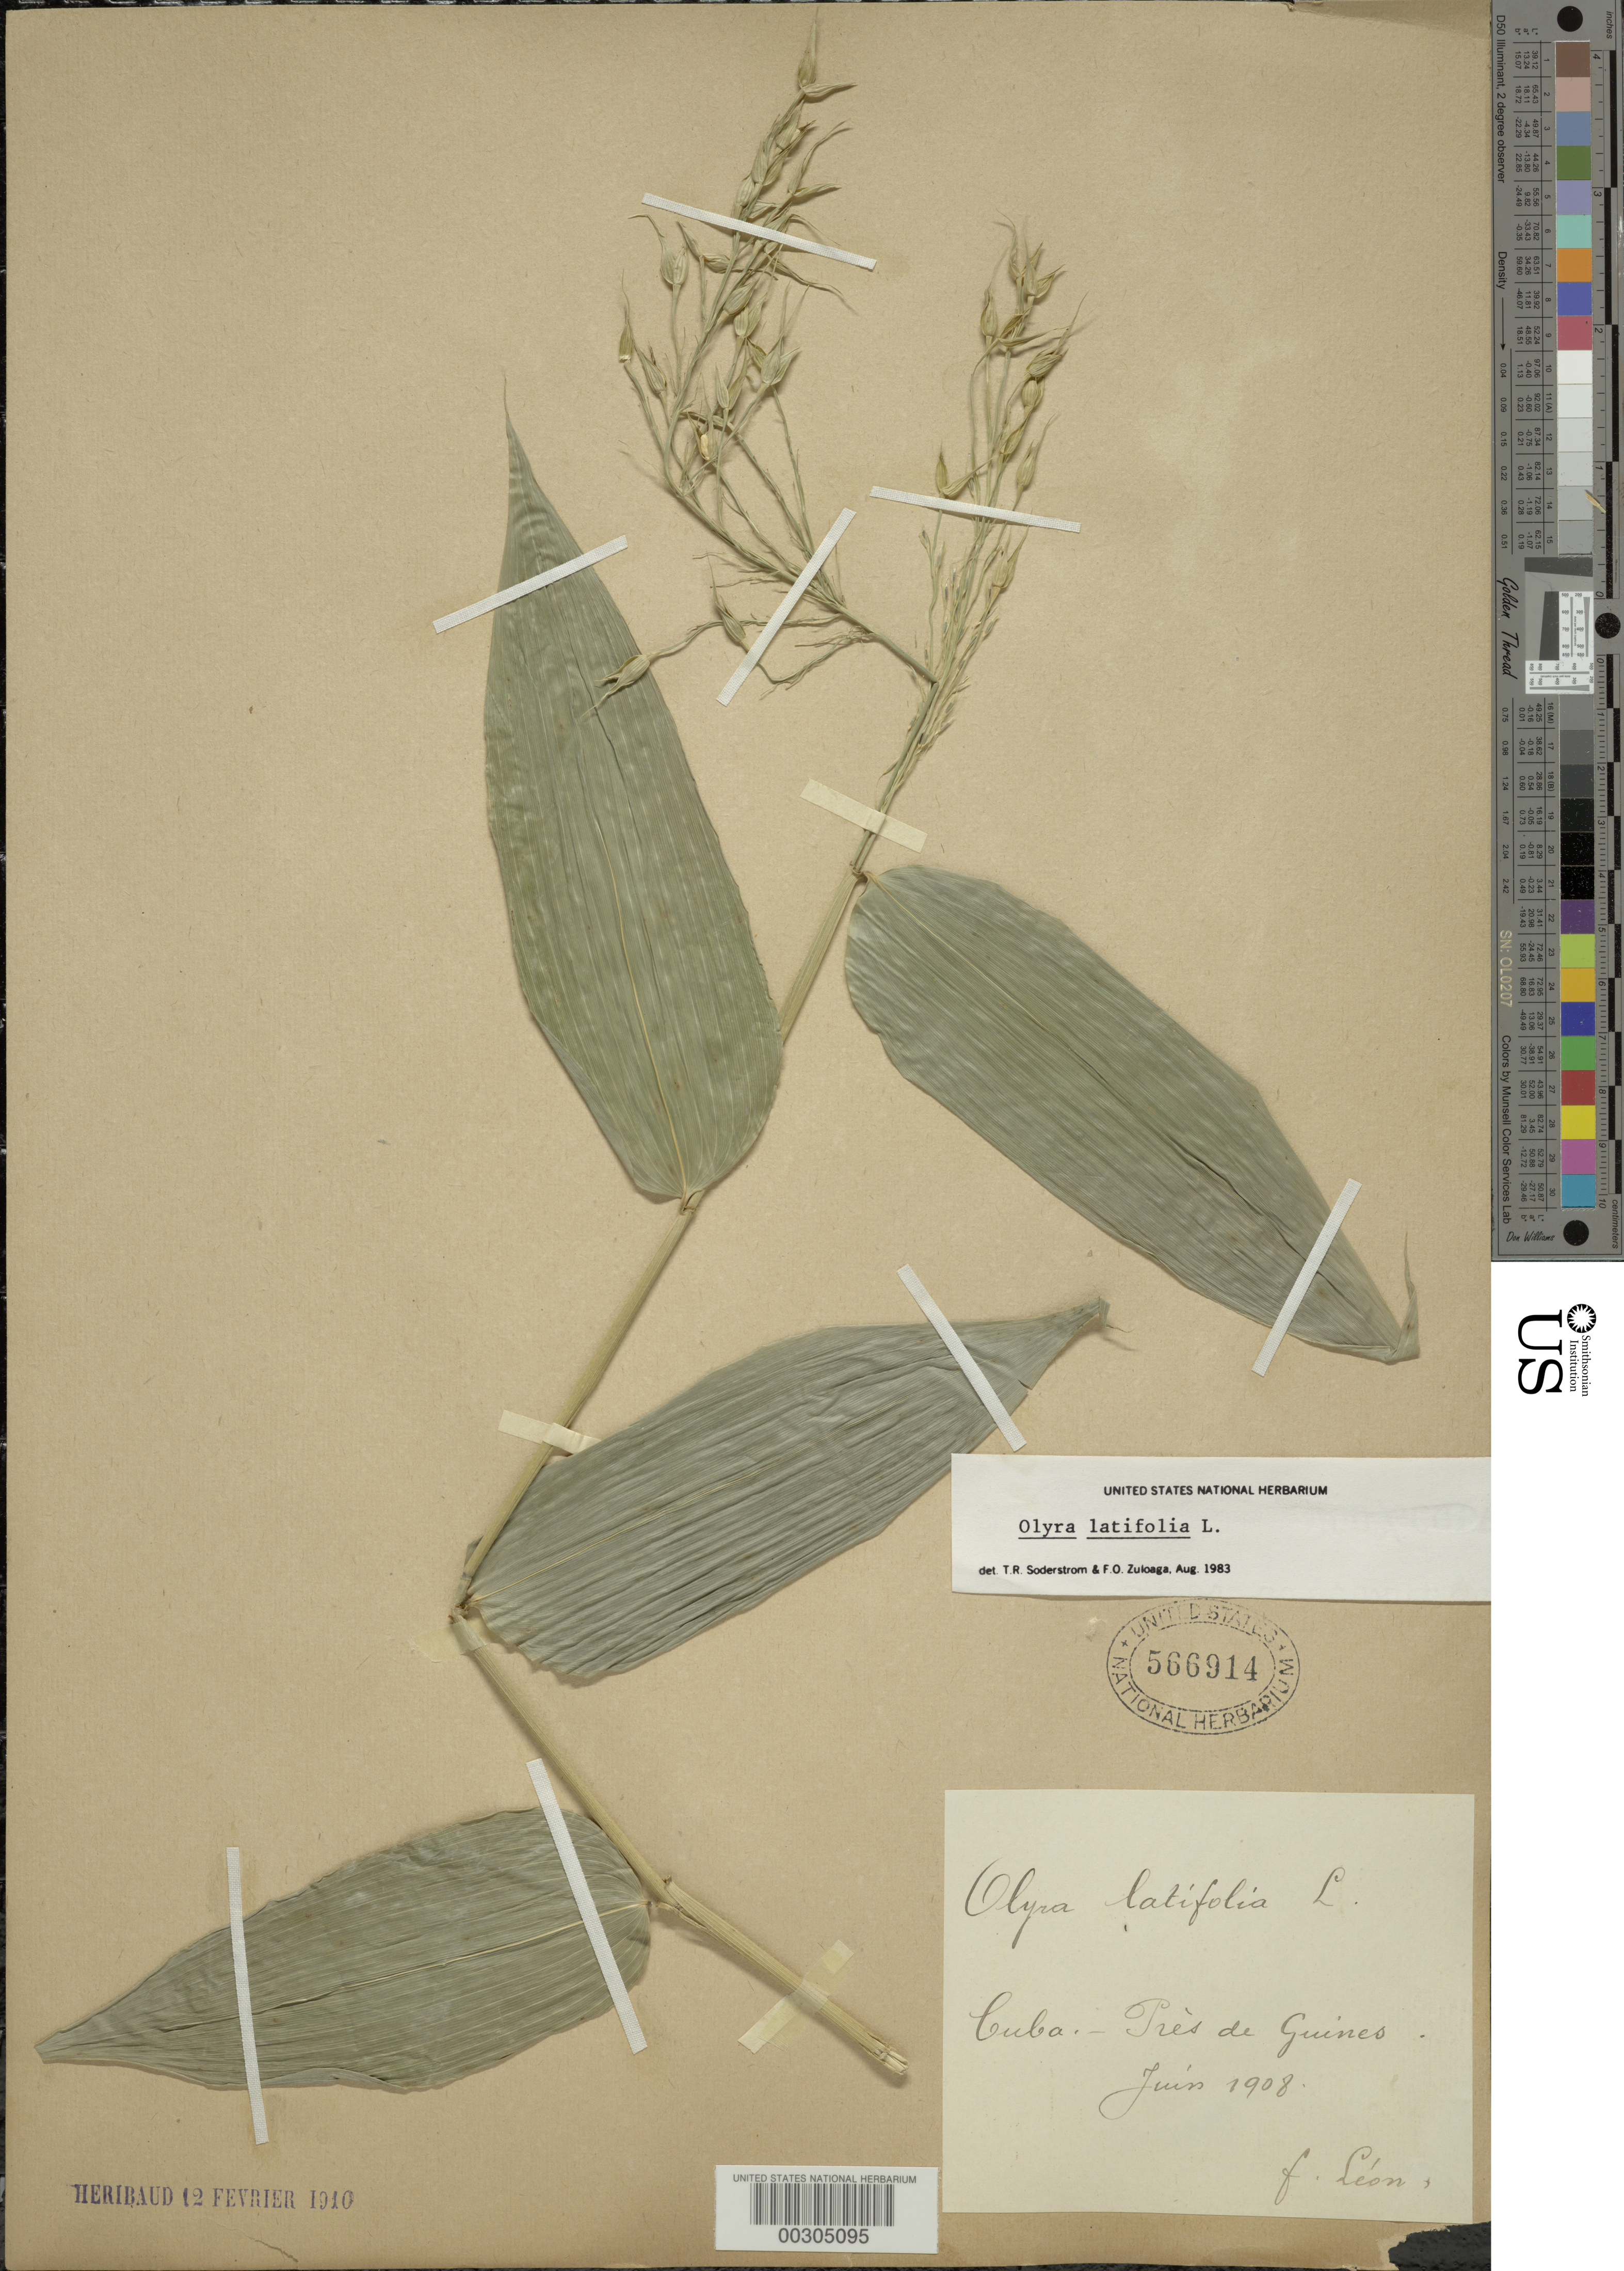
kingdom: Plantae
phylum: Tracheophyta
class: Liliopsida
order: Poales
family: Poaceae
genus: Olyra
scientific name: Olyra latifolia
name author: L.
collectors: Bro. León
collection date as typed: Jun 1908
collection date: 1908-06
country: Cuba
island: Greater Antilles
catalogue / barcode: US 566914